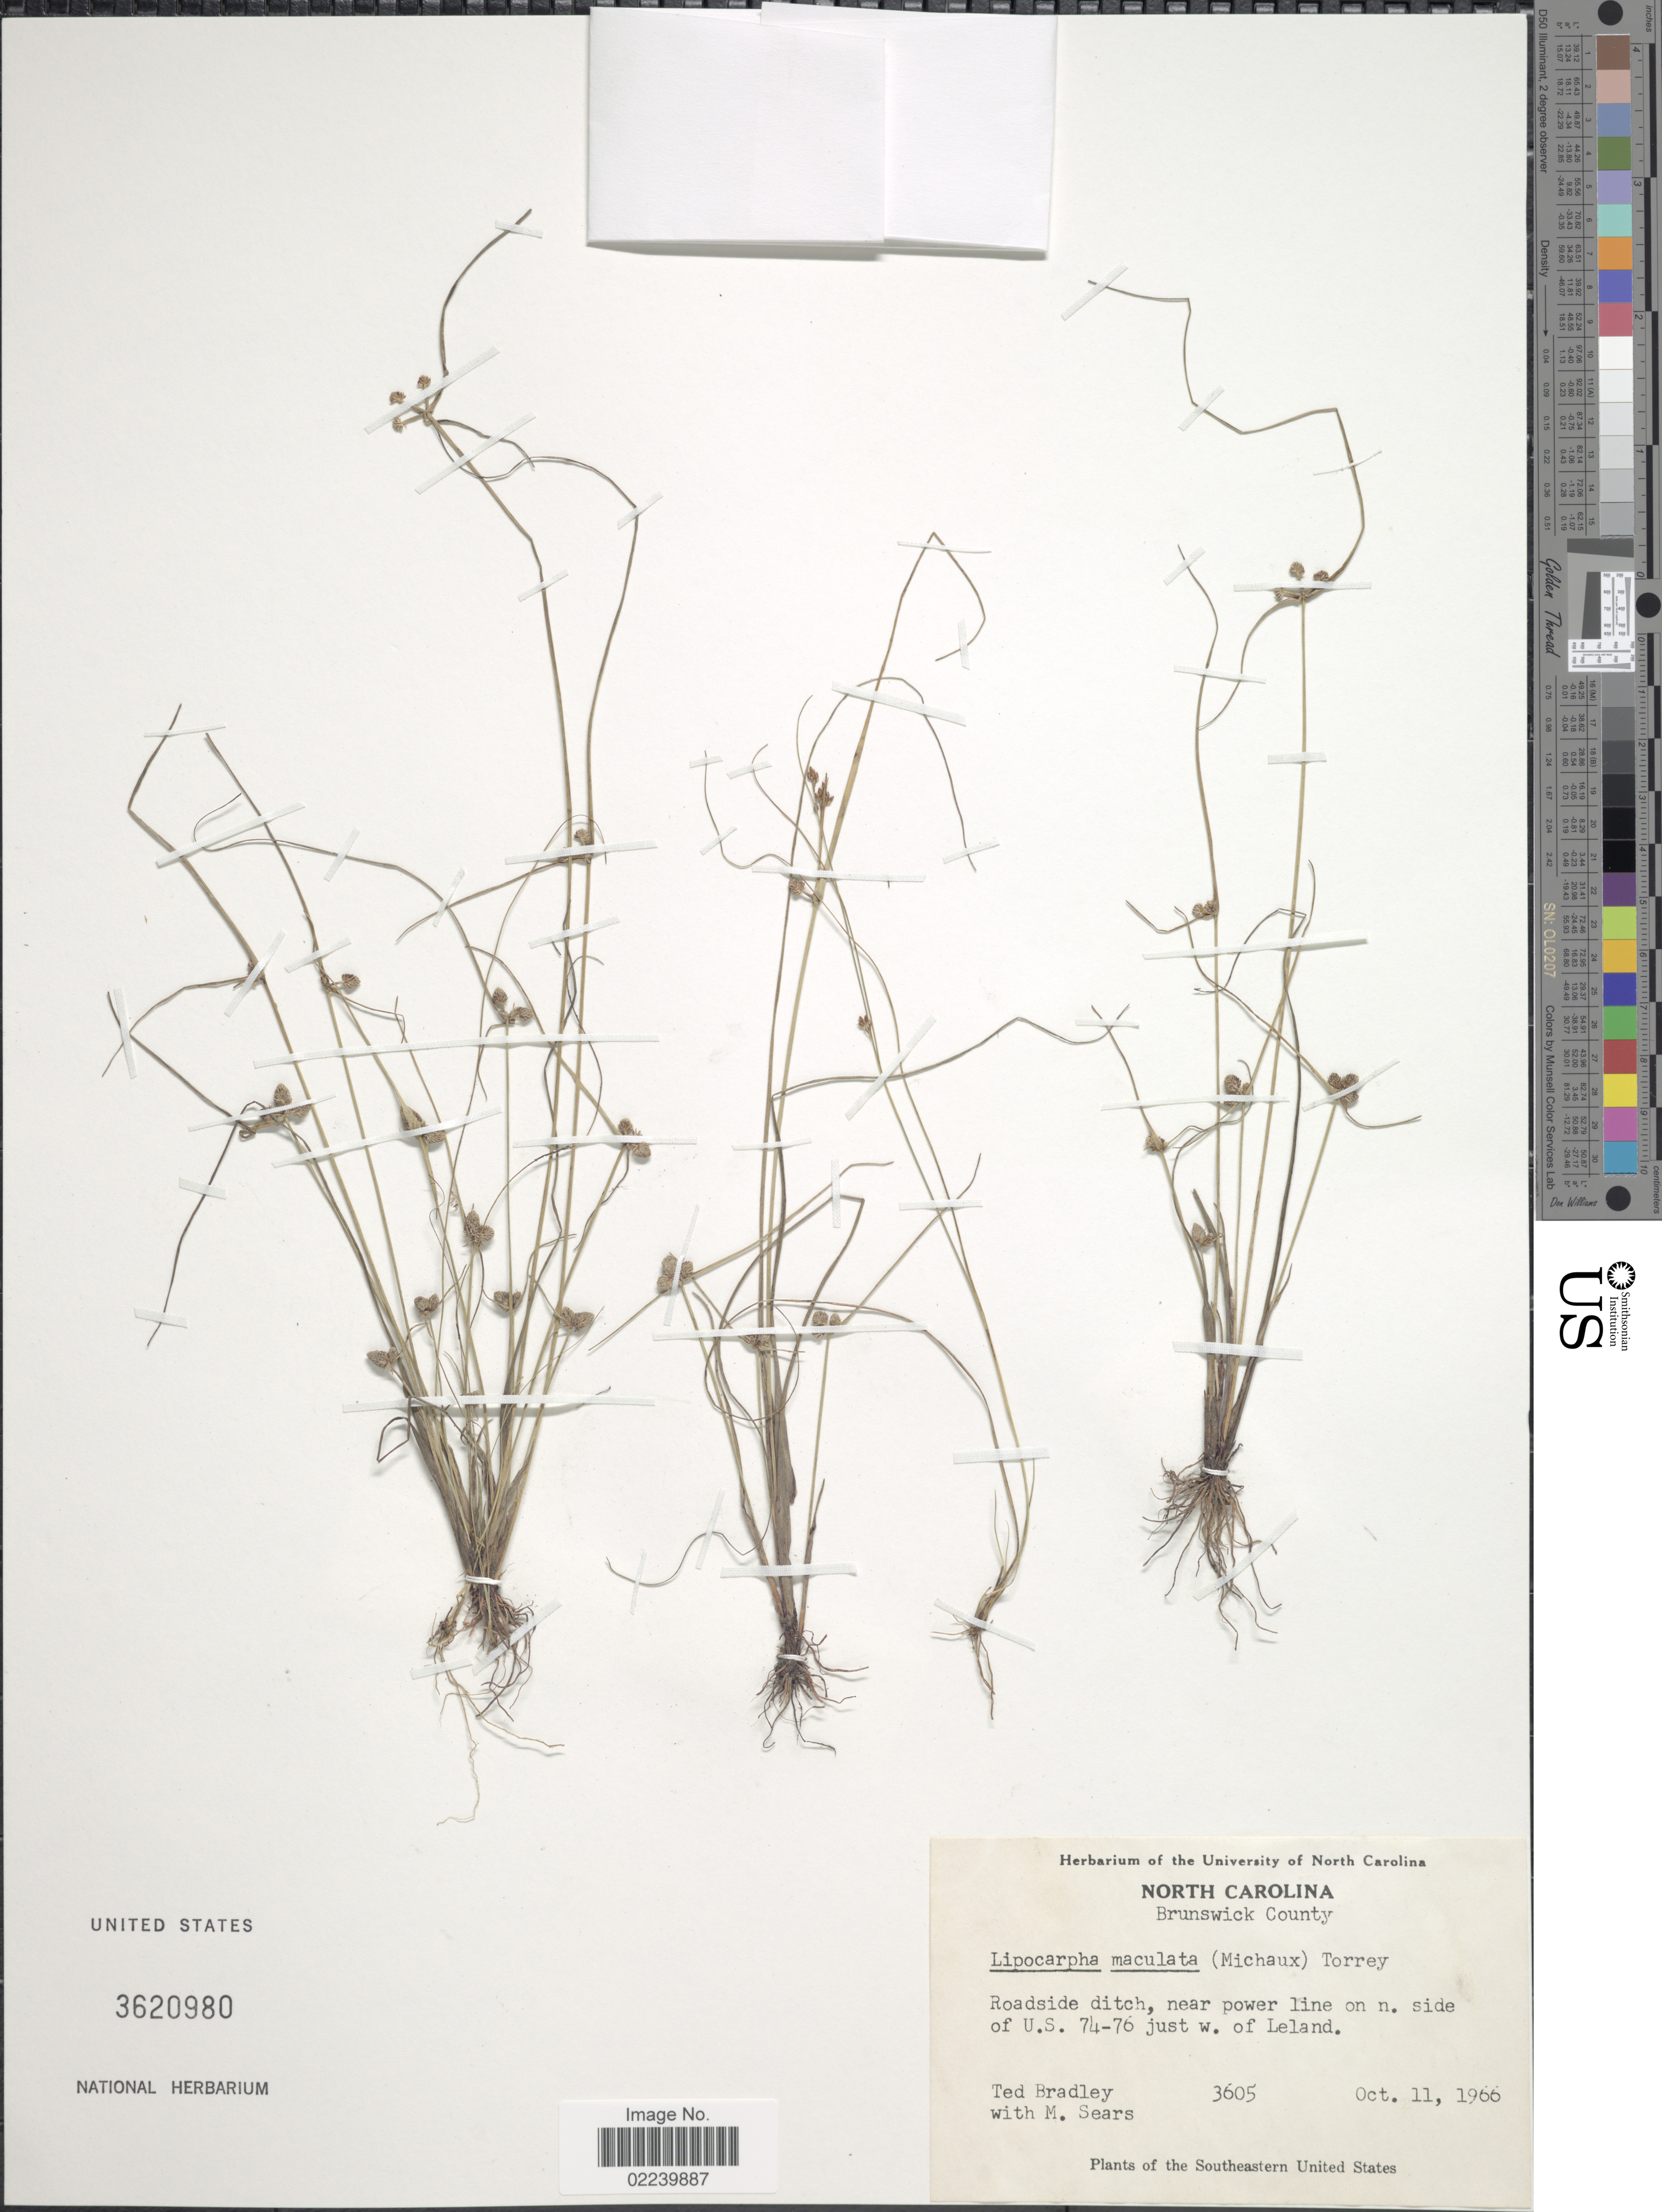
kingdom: Plantae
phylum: Tracheophyta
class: Liliopsida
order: Poales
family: Cyperaceae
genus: Cyperus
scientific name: Cyperus neotropicalis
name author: Alain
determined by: Strong, M. T., (US), Smithsonian Institution - National Museum of Natural History (UNITED STATES)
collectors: T. Bradley & M. Sears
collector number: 3605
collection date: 1966-10-11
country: United States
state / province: North Carolina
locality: Brunswick County, roadside ditch, near power line on n. side of U.S. 74-76, just w. of Leland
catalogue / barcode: US 3620980